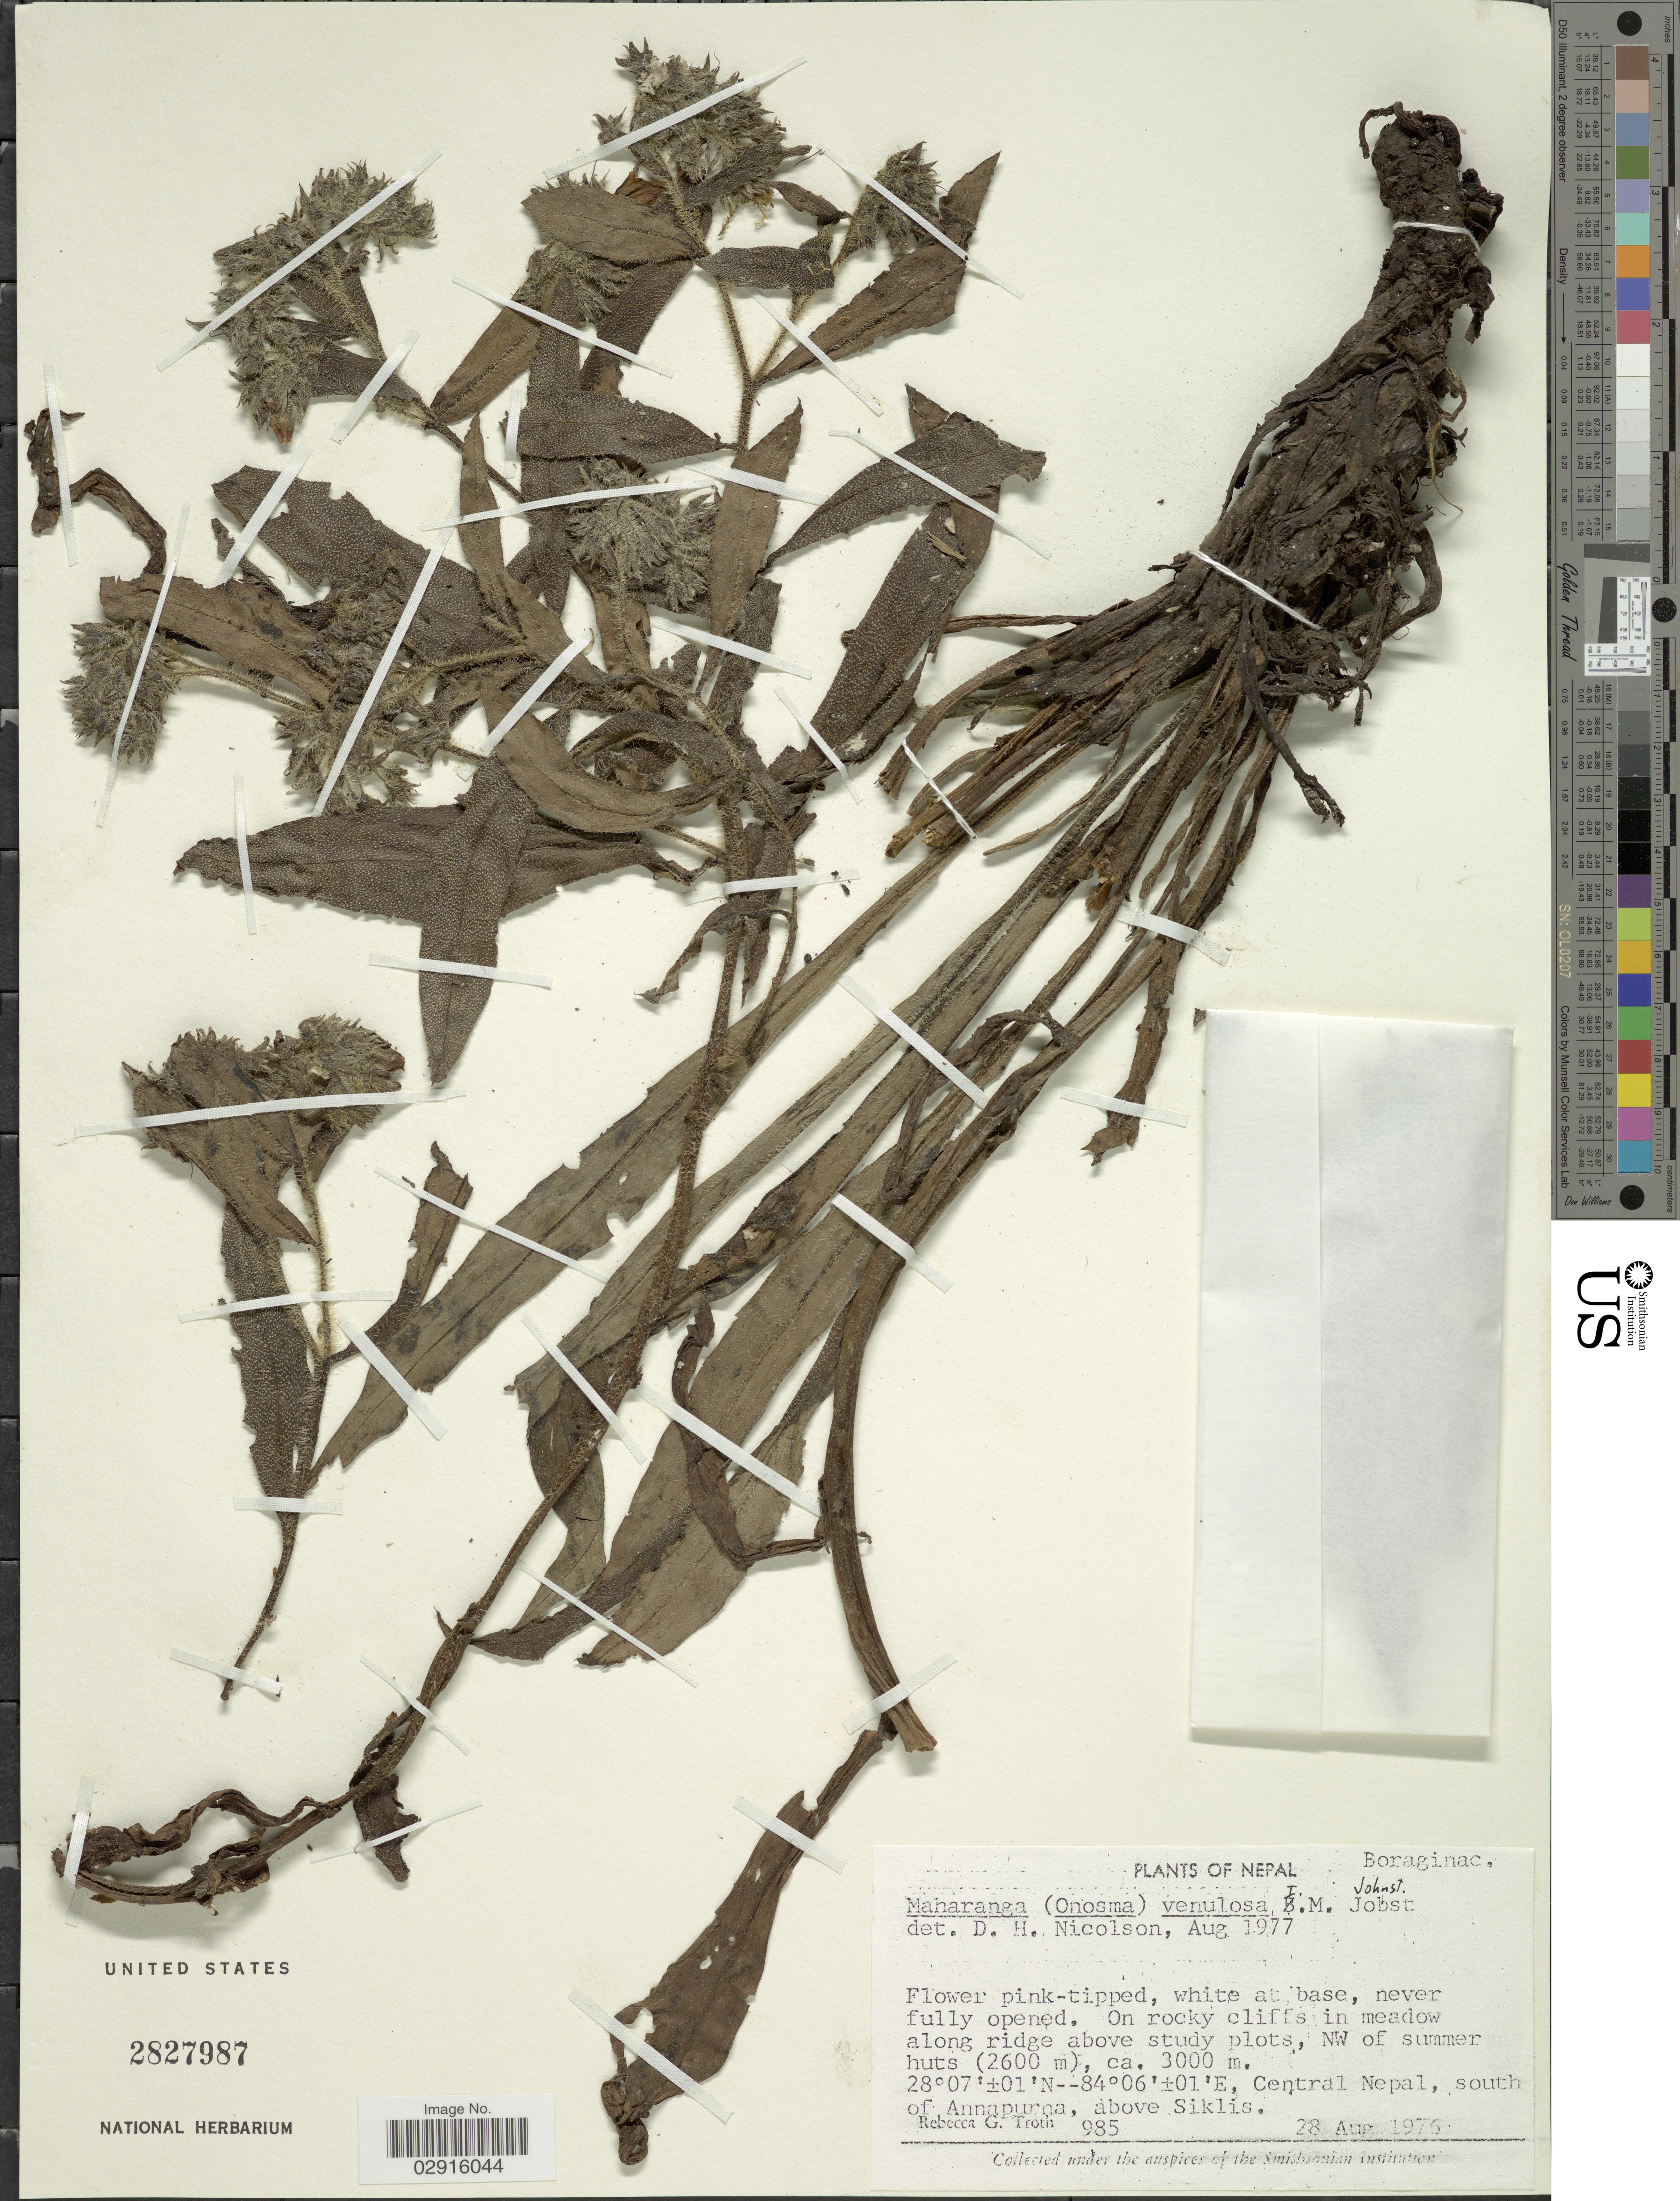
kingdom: Plantae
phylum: Tracheophyta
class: Magnoliopsida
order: Boraginales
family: Boraginaceae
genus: Onosma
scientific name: Onosma verruculosa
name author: I.M. Johnst.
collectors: R. Troth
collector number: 985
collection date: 1976-08-28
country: Nepal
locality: On rocky cliffs in meadow along ridge above study plots, NW of summer huts, Central Nepal, south of Annapurna, above Siklis.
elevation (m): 3000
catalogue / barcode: US 2827987